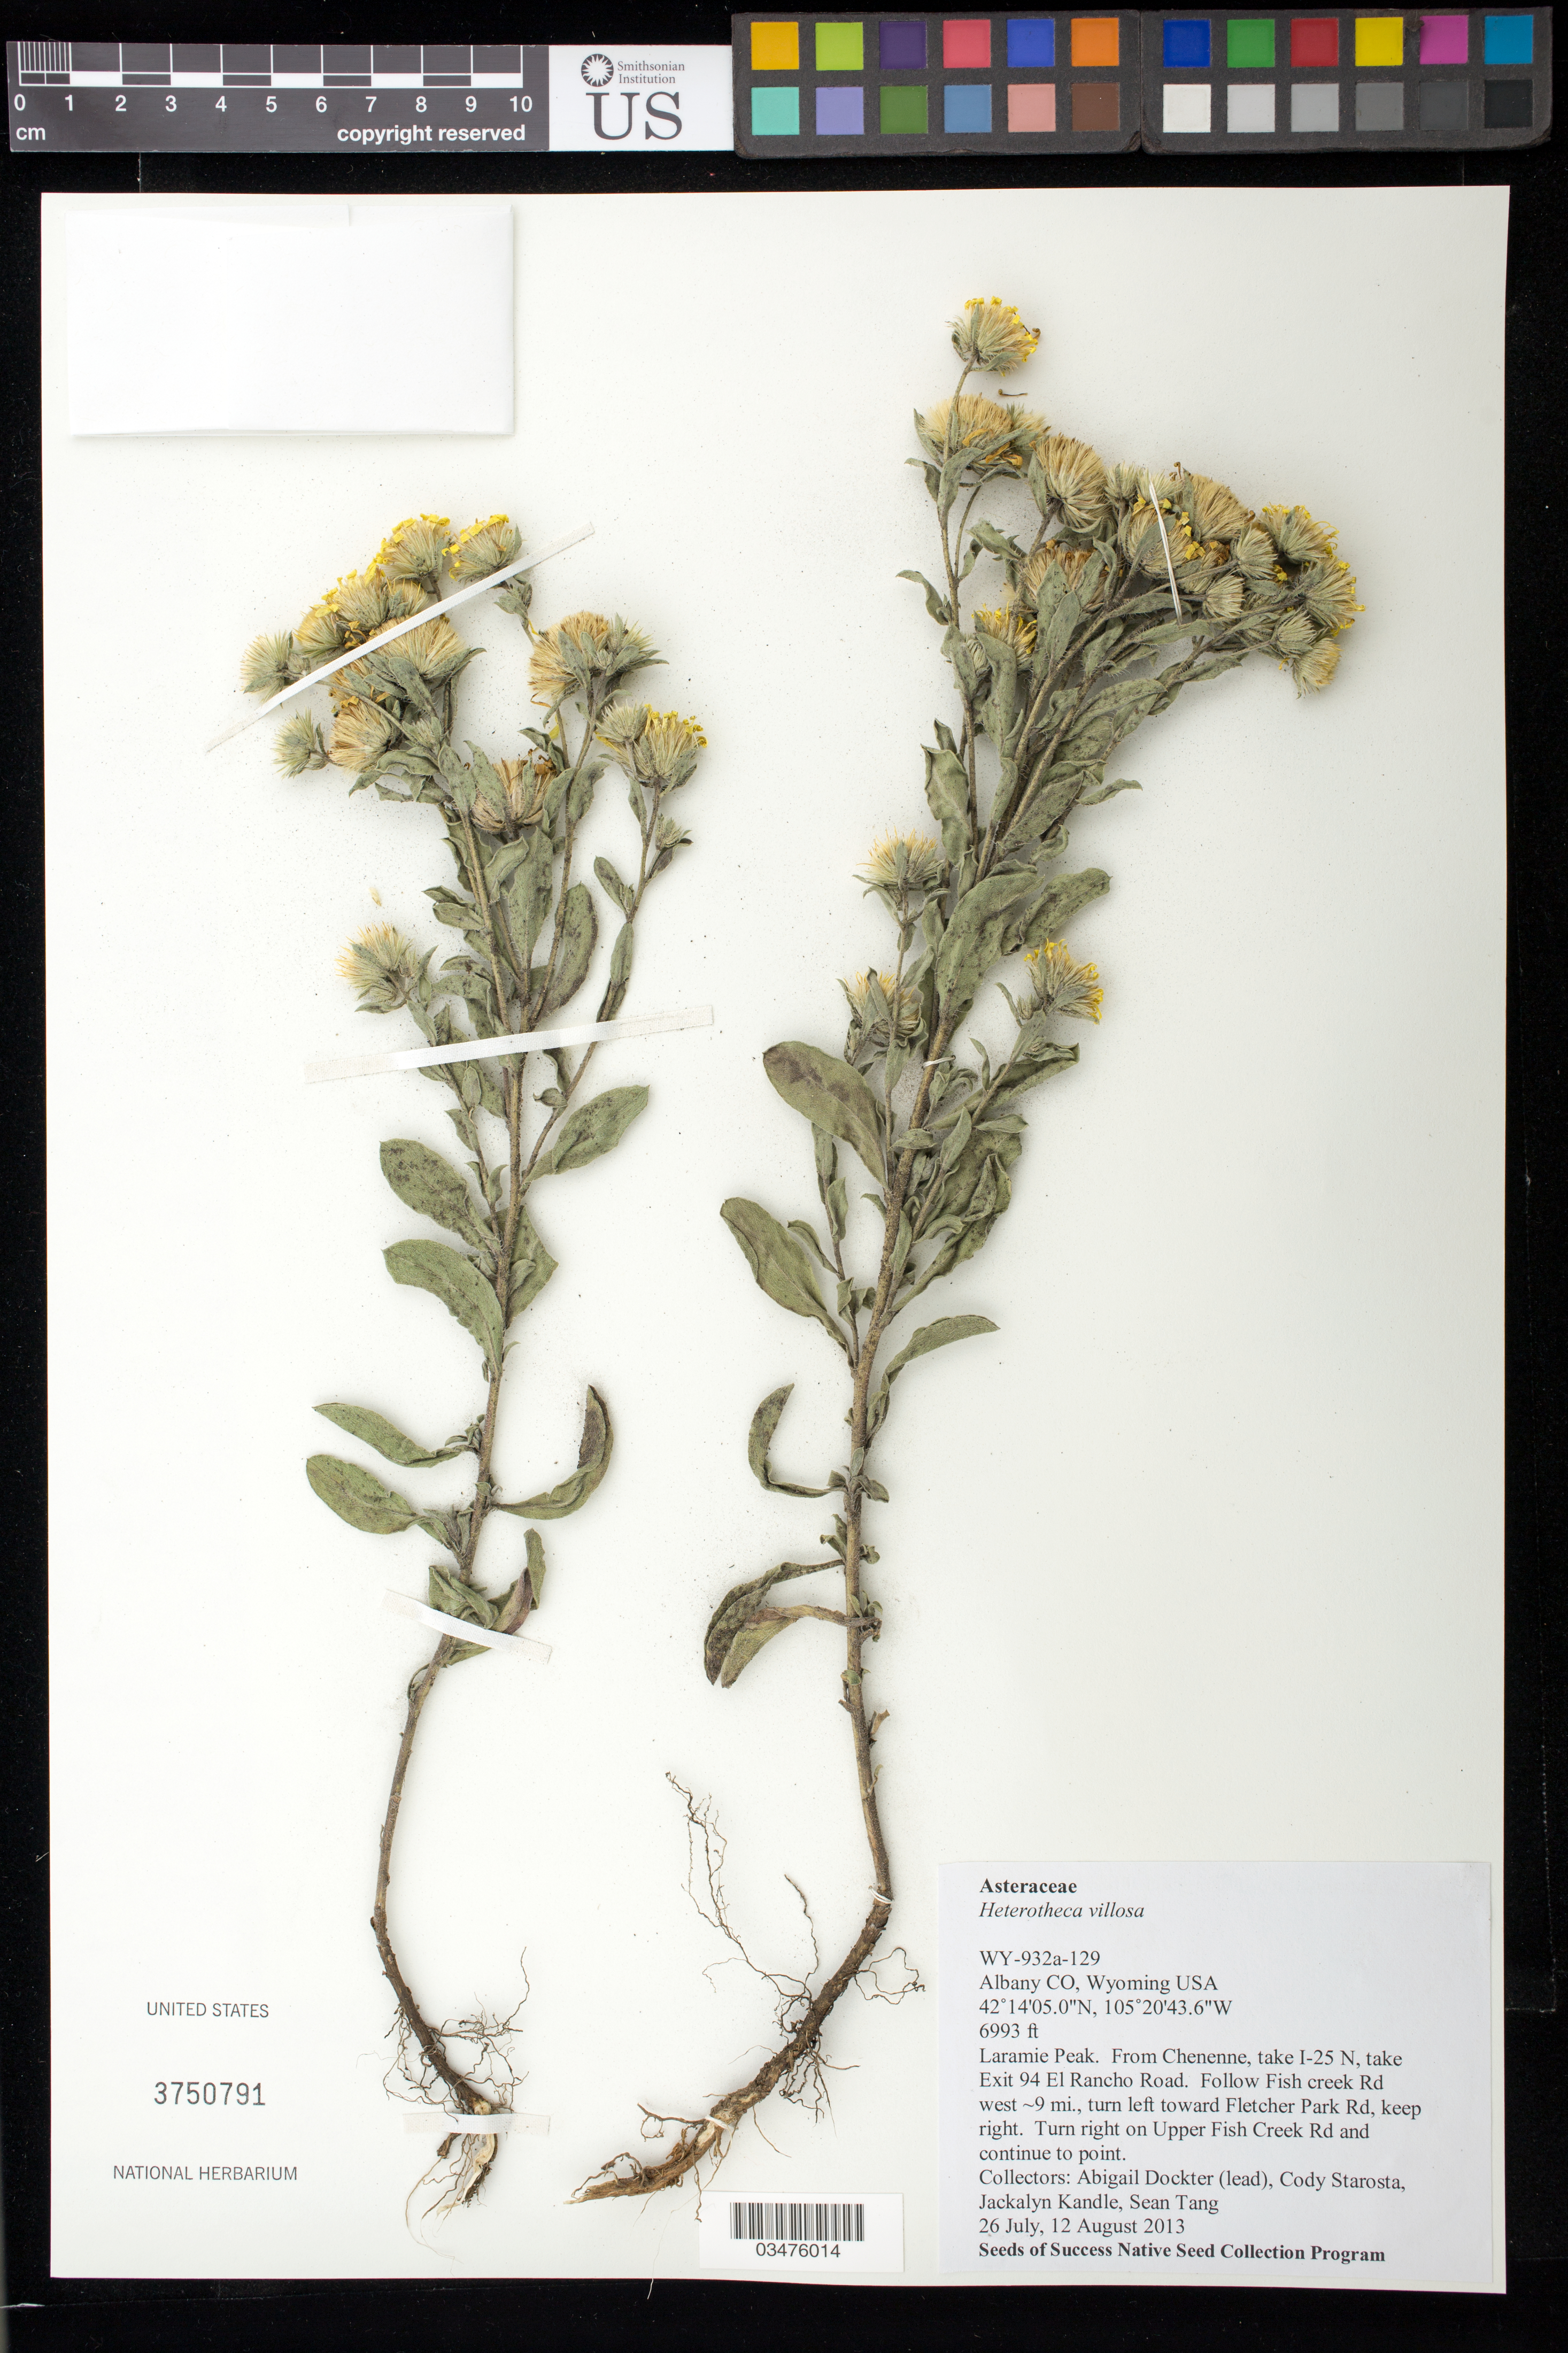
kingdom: Plantae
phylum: Tracheophyta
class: Magnoliopsida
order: Asterales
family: Asteraceae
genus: Heterotheca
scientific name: Heterotheca villosa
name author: (Pursh) Shinners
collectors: A. Dockter, C. Starosta, J. Kandle & S. Tang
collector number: WY932A-129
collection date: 2013-07-26,2013-08-12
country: United States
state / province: Wyoming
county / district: Albany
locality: Laramie Peak. From Chenenne to Upper Fish Creek Rd.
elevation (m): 2131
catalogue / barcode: US 3750791